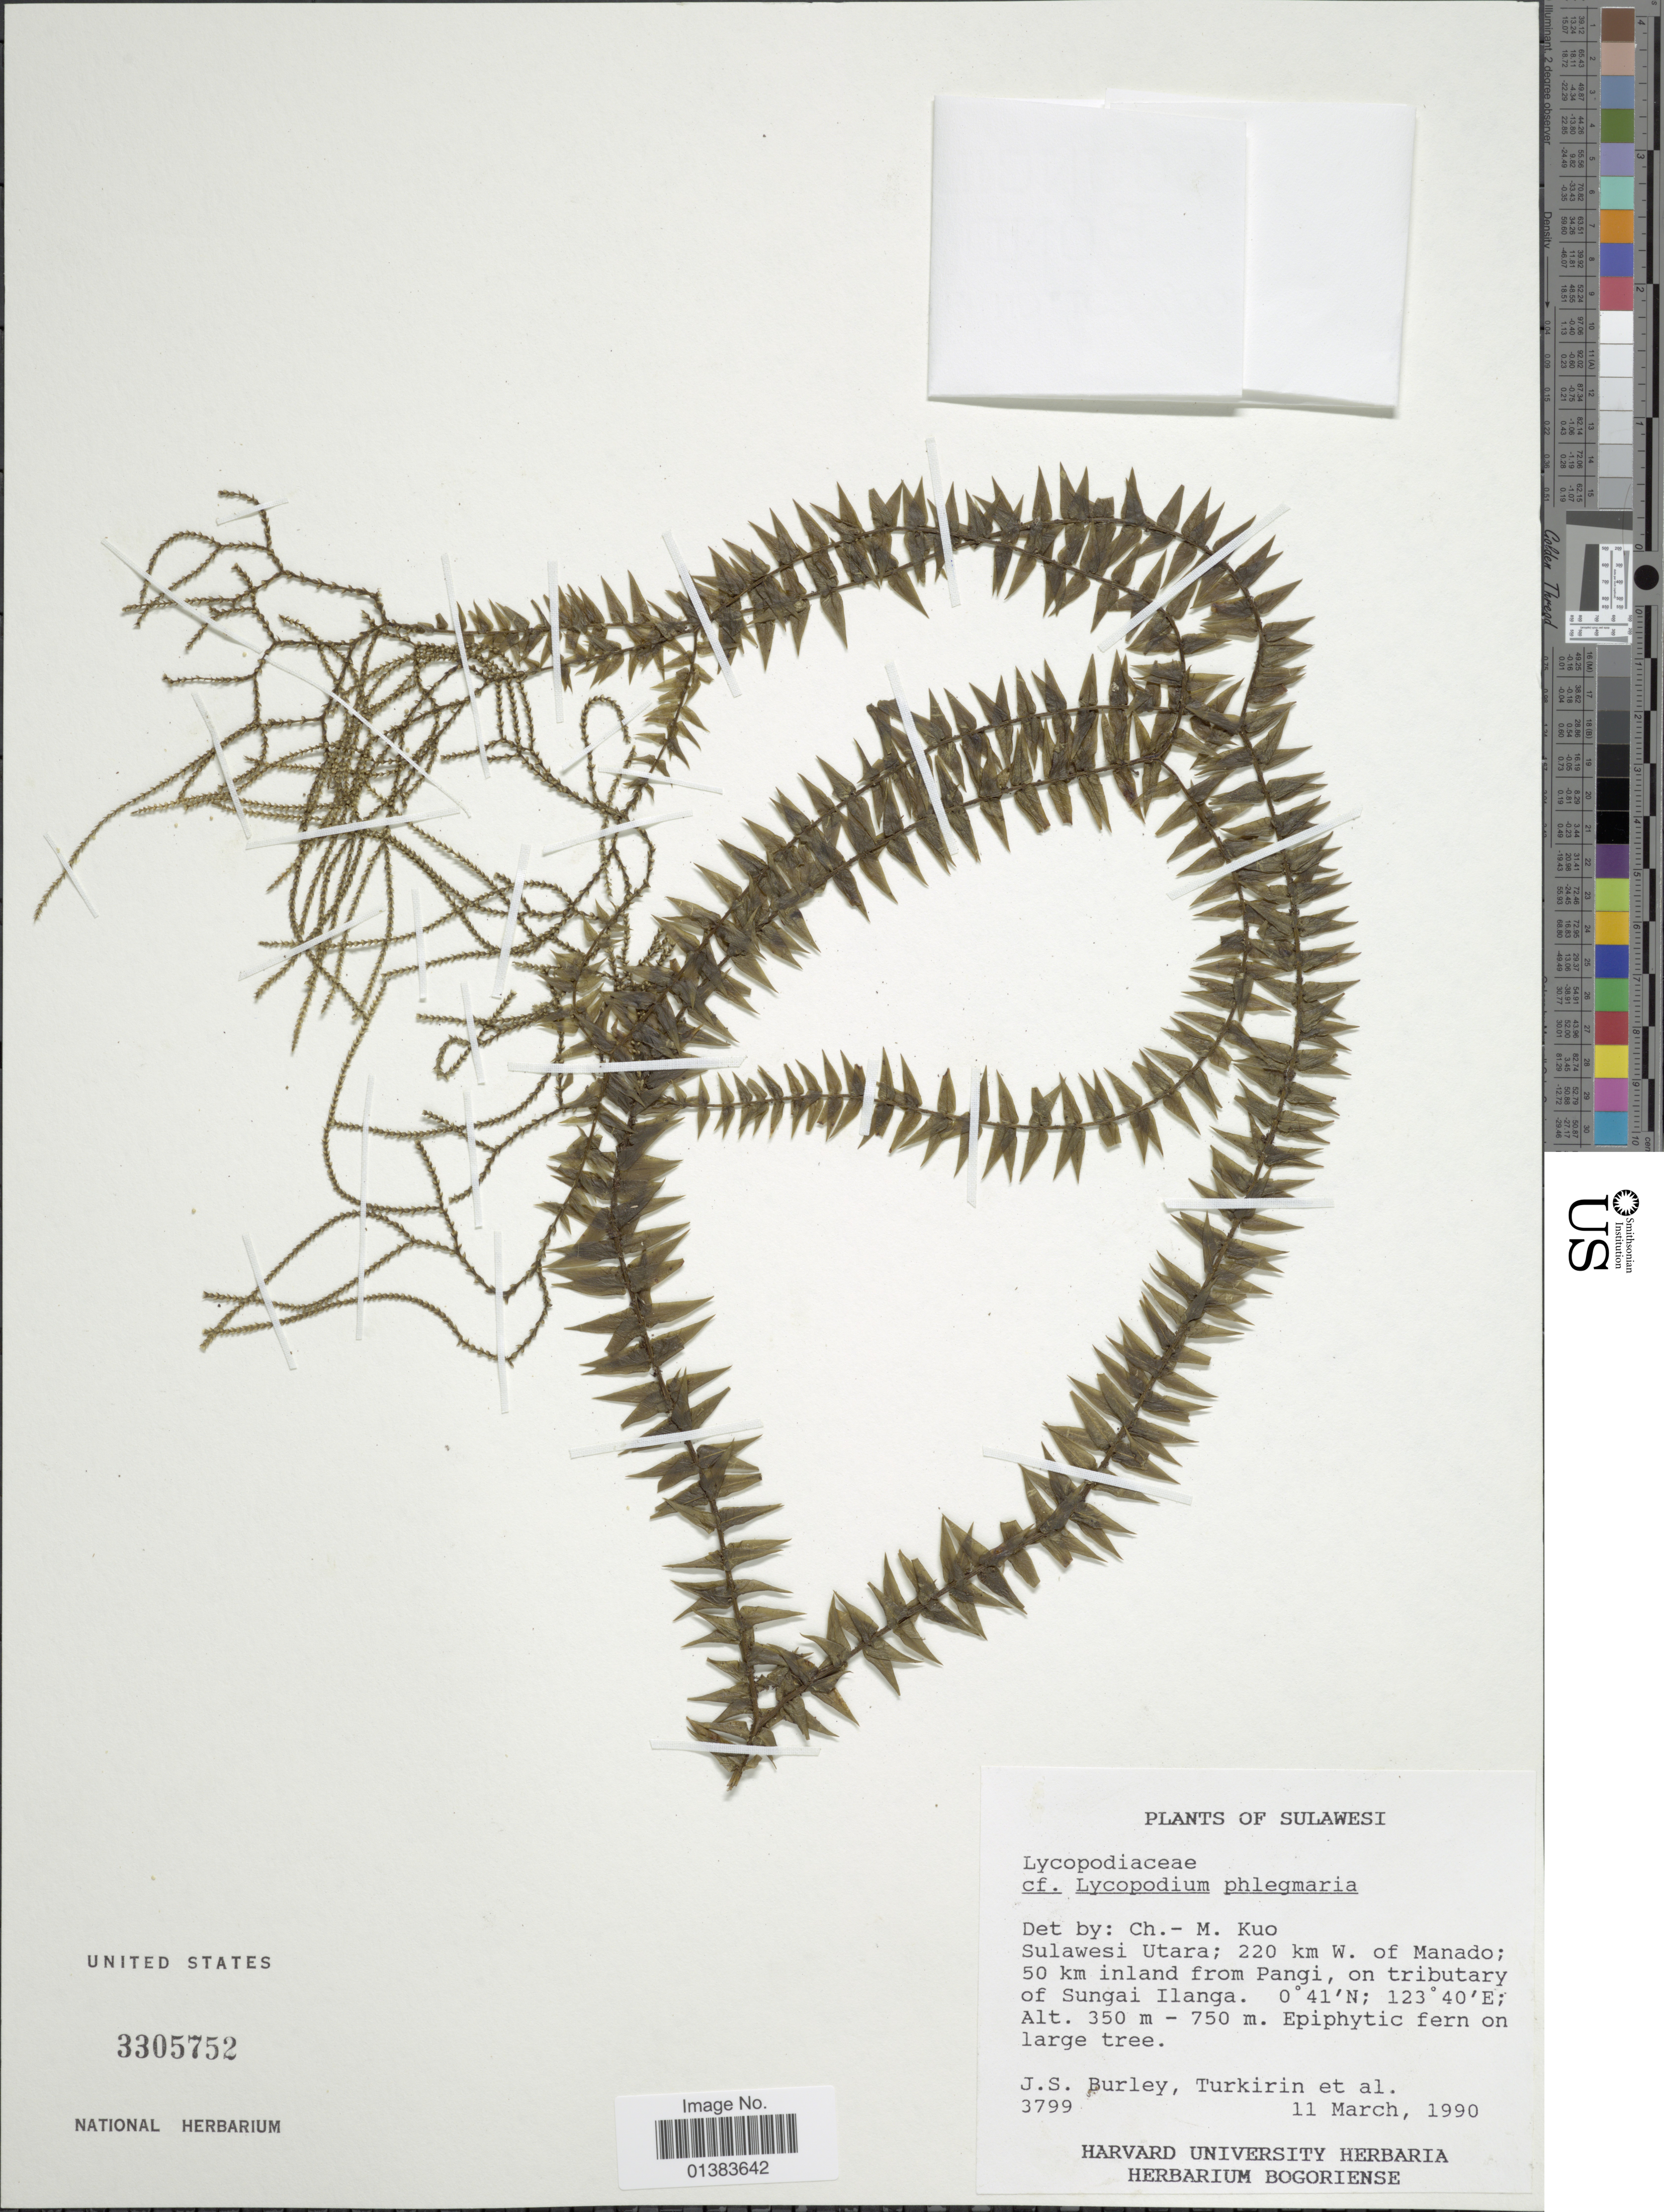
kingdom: Plantae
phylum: Tracheophyta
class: Lycopodiopsida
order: Lycopodiales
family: Lycopodiaceae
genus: Phlegmariurus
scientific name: Phlegmariurus phlegmaria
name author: (L.) Holub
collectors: J. S. Burley, -. Turkirin & et al.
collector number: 3799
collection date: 1990-03-11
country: Indonesia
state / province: Sulawesi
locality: Sulawesi Utara; 220 km W. of Manado; 50 km inland from Pangi, on tributary of Sungai Ilanga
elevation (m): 350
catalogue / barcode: US 3305752